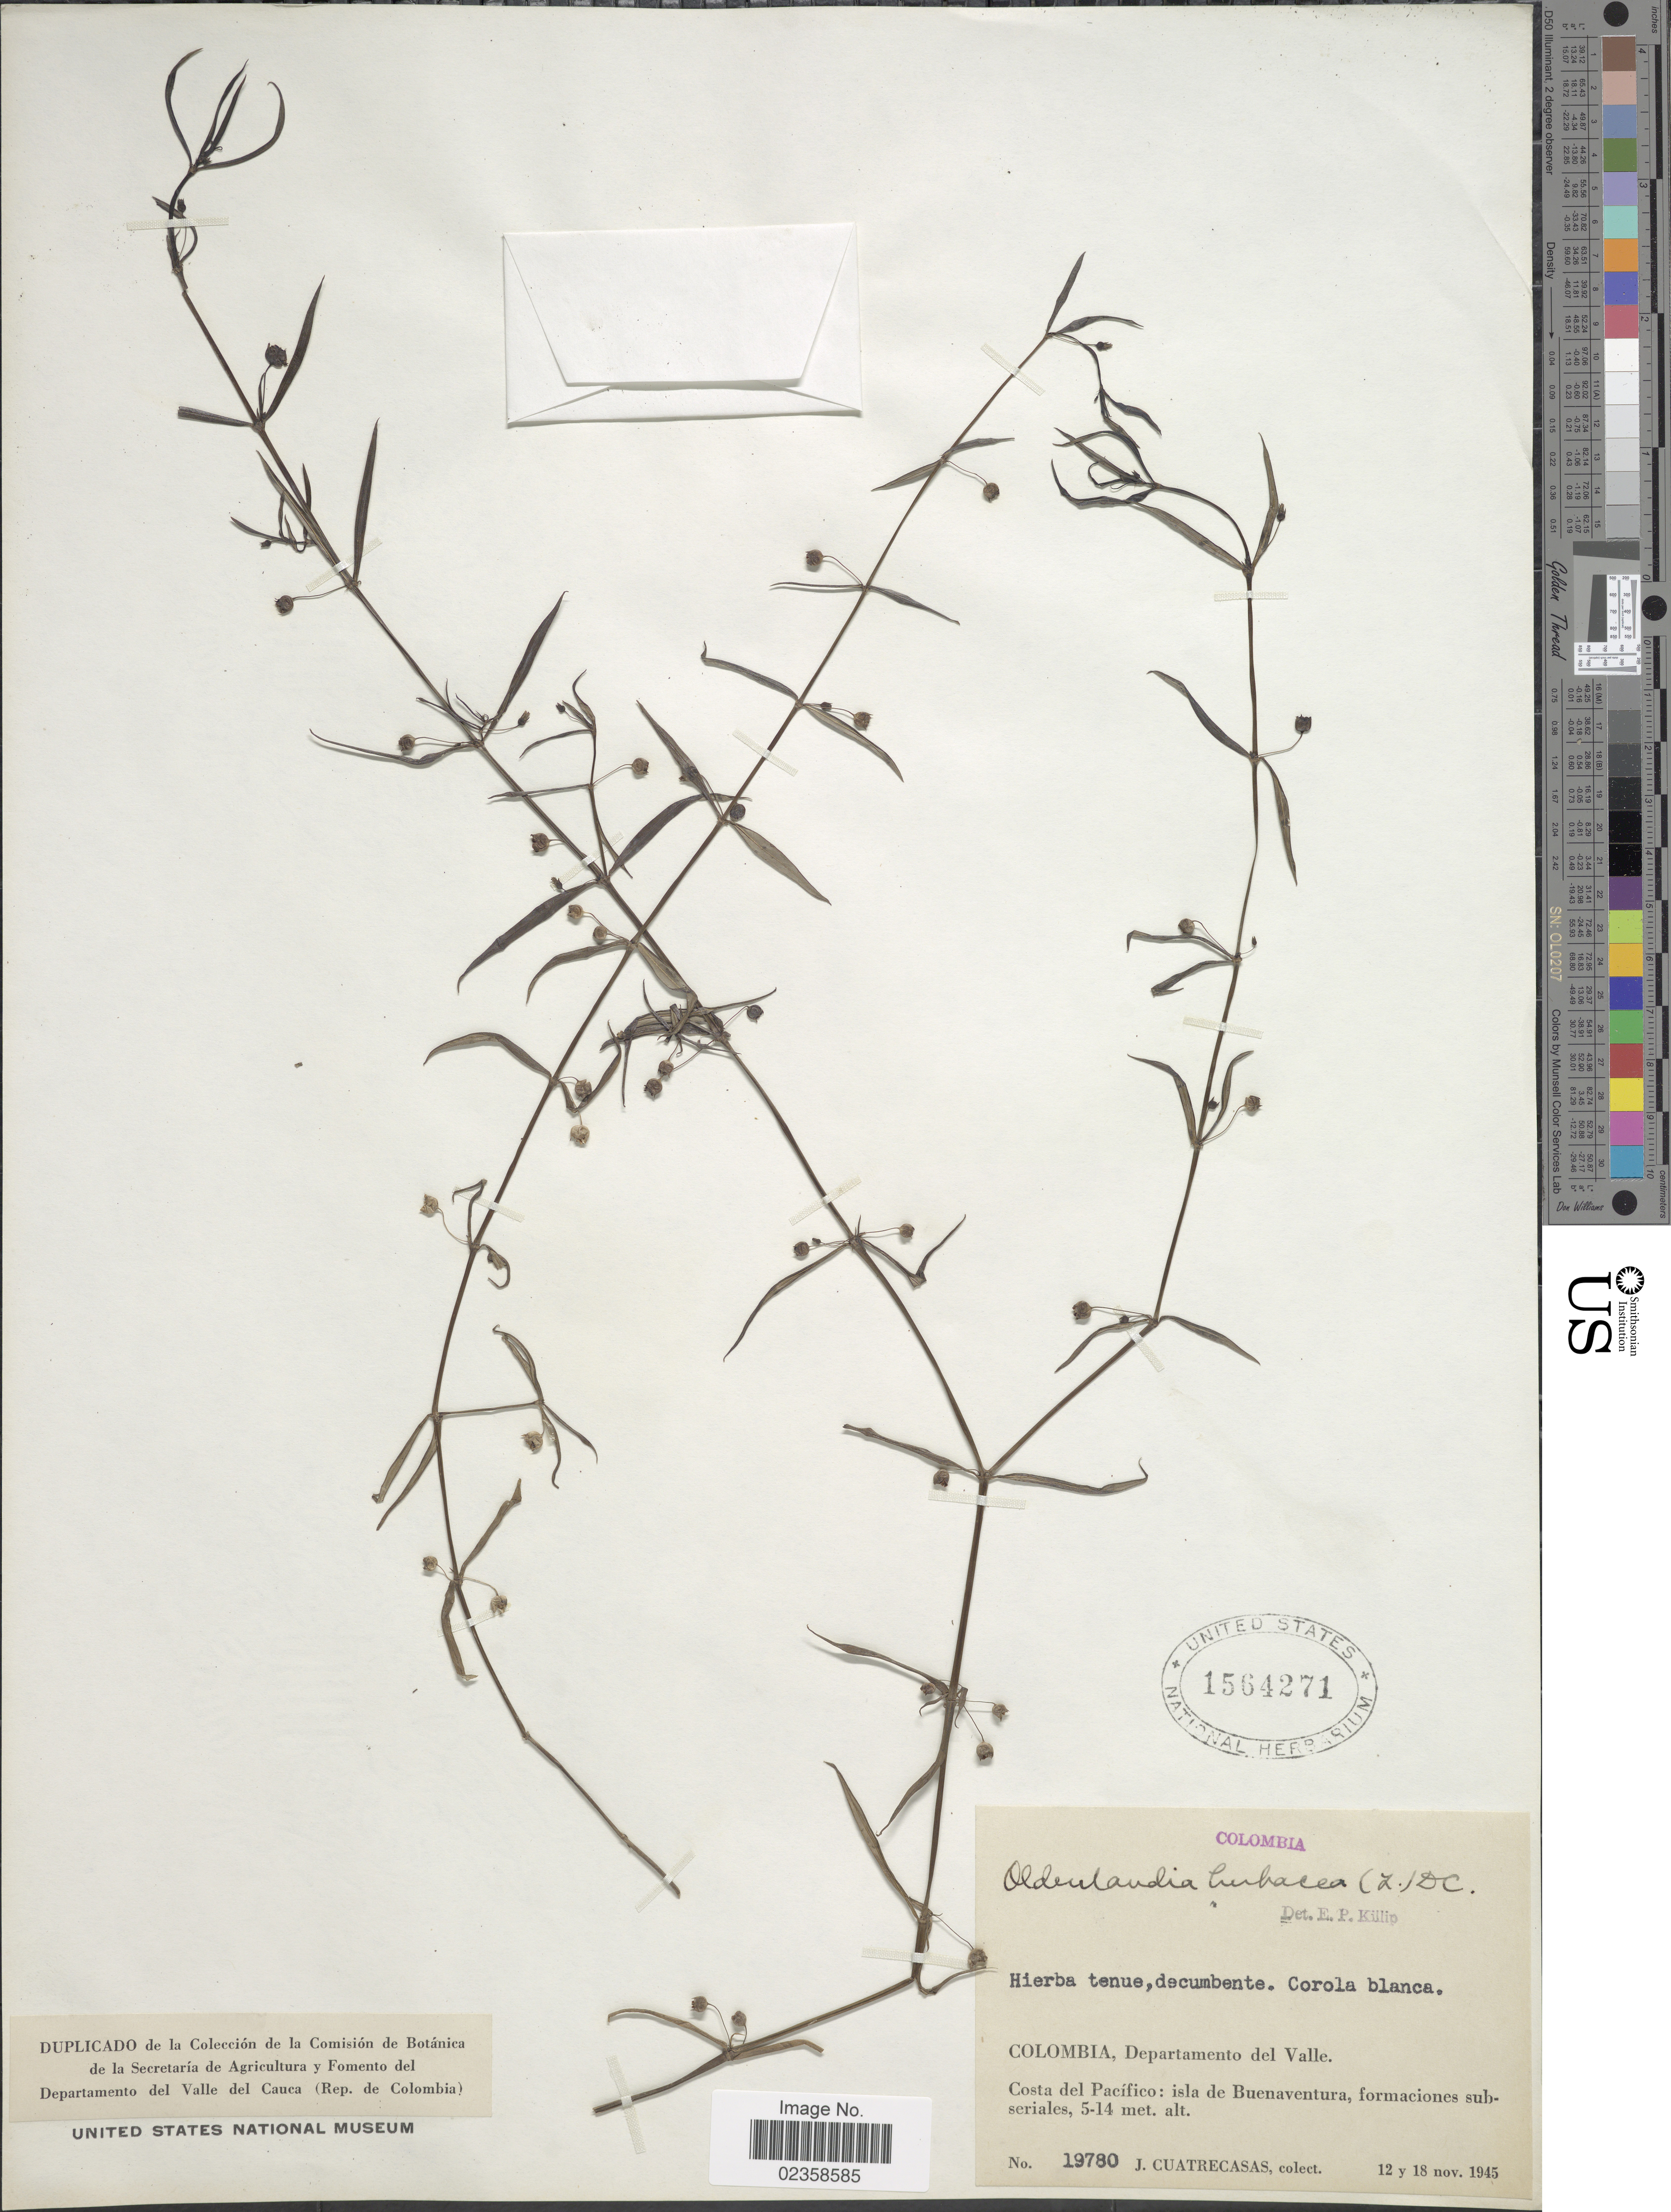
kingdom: Plantae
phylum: Tracheophyta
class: Magnoliopsida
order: Gentianales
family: Rubiaceae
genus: Oldenlandia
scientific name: Oldenlandia herbacea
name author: (L.) Roxb.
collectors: J. Cuatrecasas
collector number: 19780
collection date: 1945-11-12/1945-11-18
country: Colombia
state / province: Valle del Cauca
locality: Colombia, Departamento del Valle, Costa del Pacifico: isla de Buenaventura, formaciones subseriales, 5.14 met.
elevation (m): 5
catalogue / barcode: US 1564271